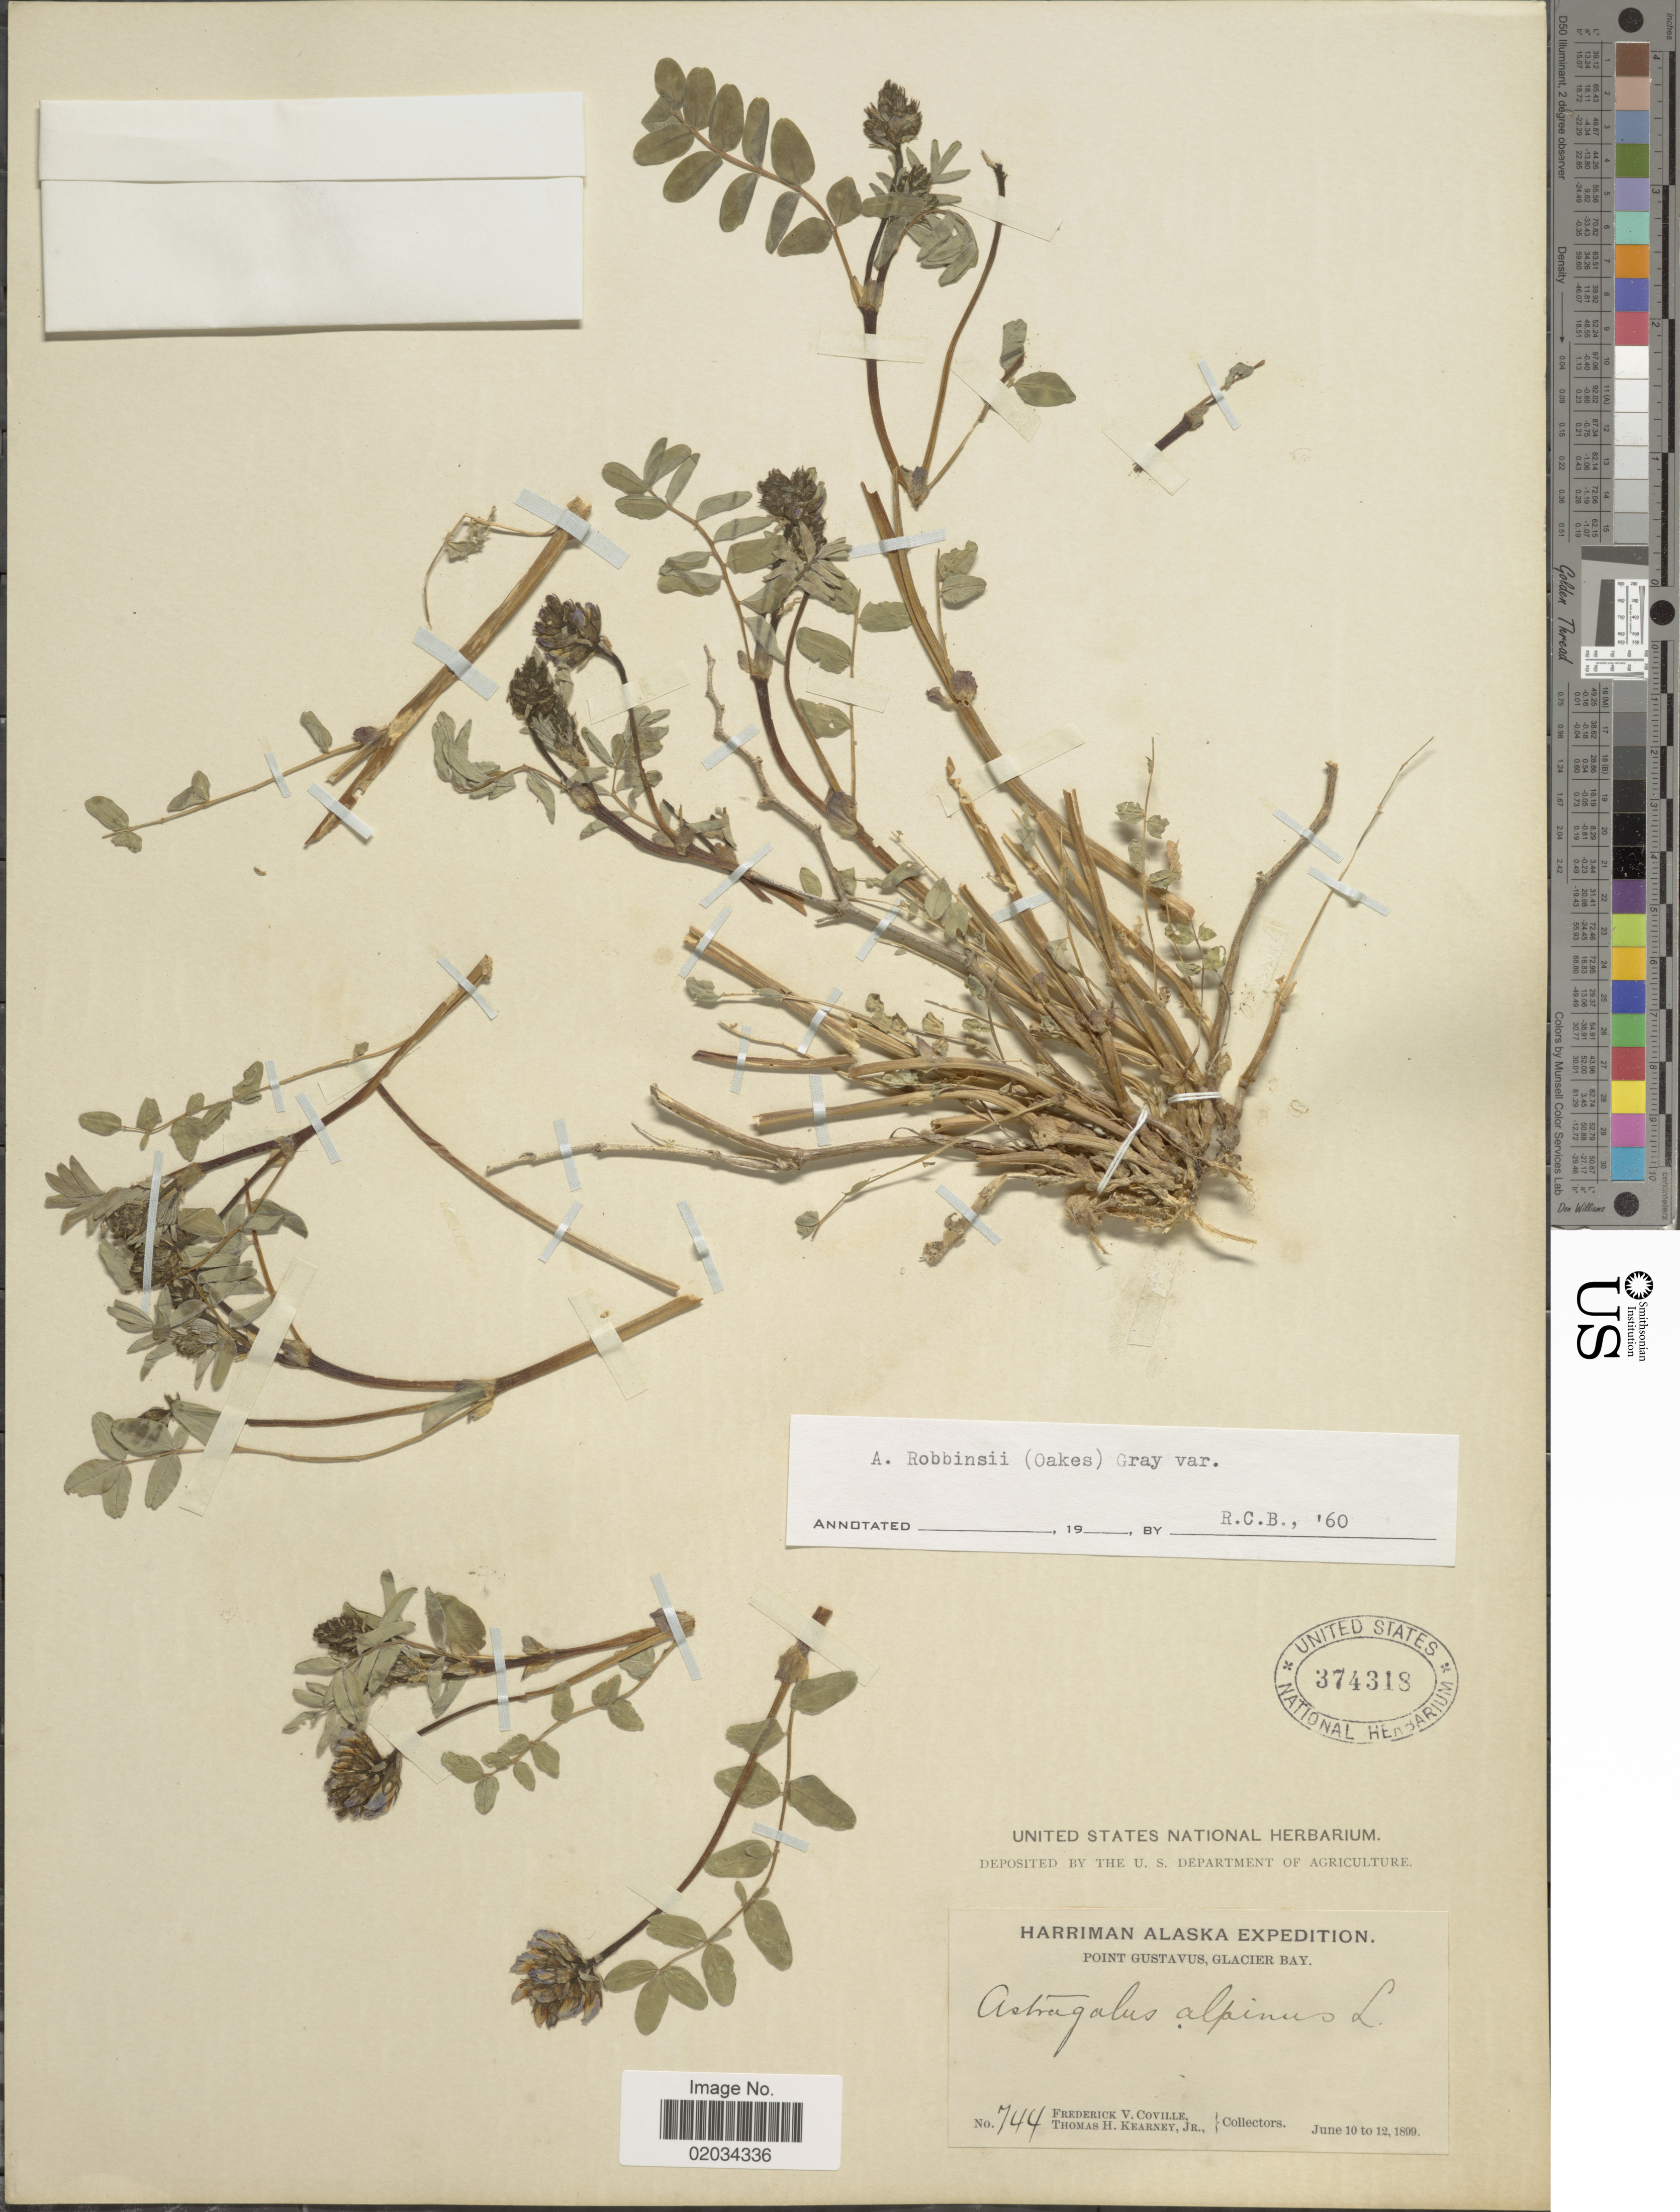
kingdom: Plantae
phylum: Tracheophyta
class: Magnoliopsida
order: Fabales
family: Fabaceae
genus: Astragalus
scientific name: Astragalus robbinsii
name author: (Oakes) A. Gray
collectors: F. V. Coville & T. H. Kearney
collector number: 744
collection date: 1899-06-10/1899-06-12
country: United States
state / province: Alaska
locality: Point Gustavus, Glacier Bay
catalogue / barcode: US 374318